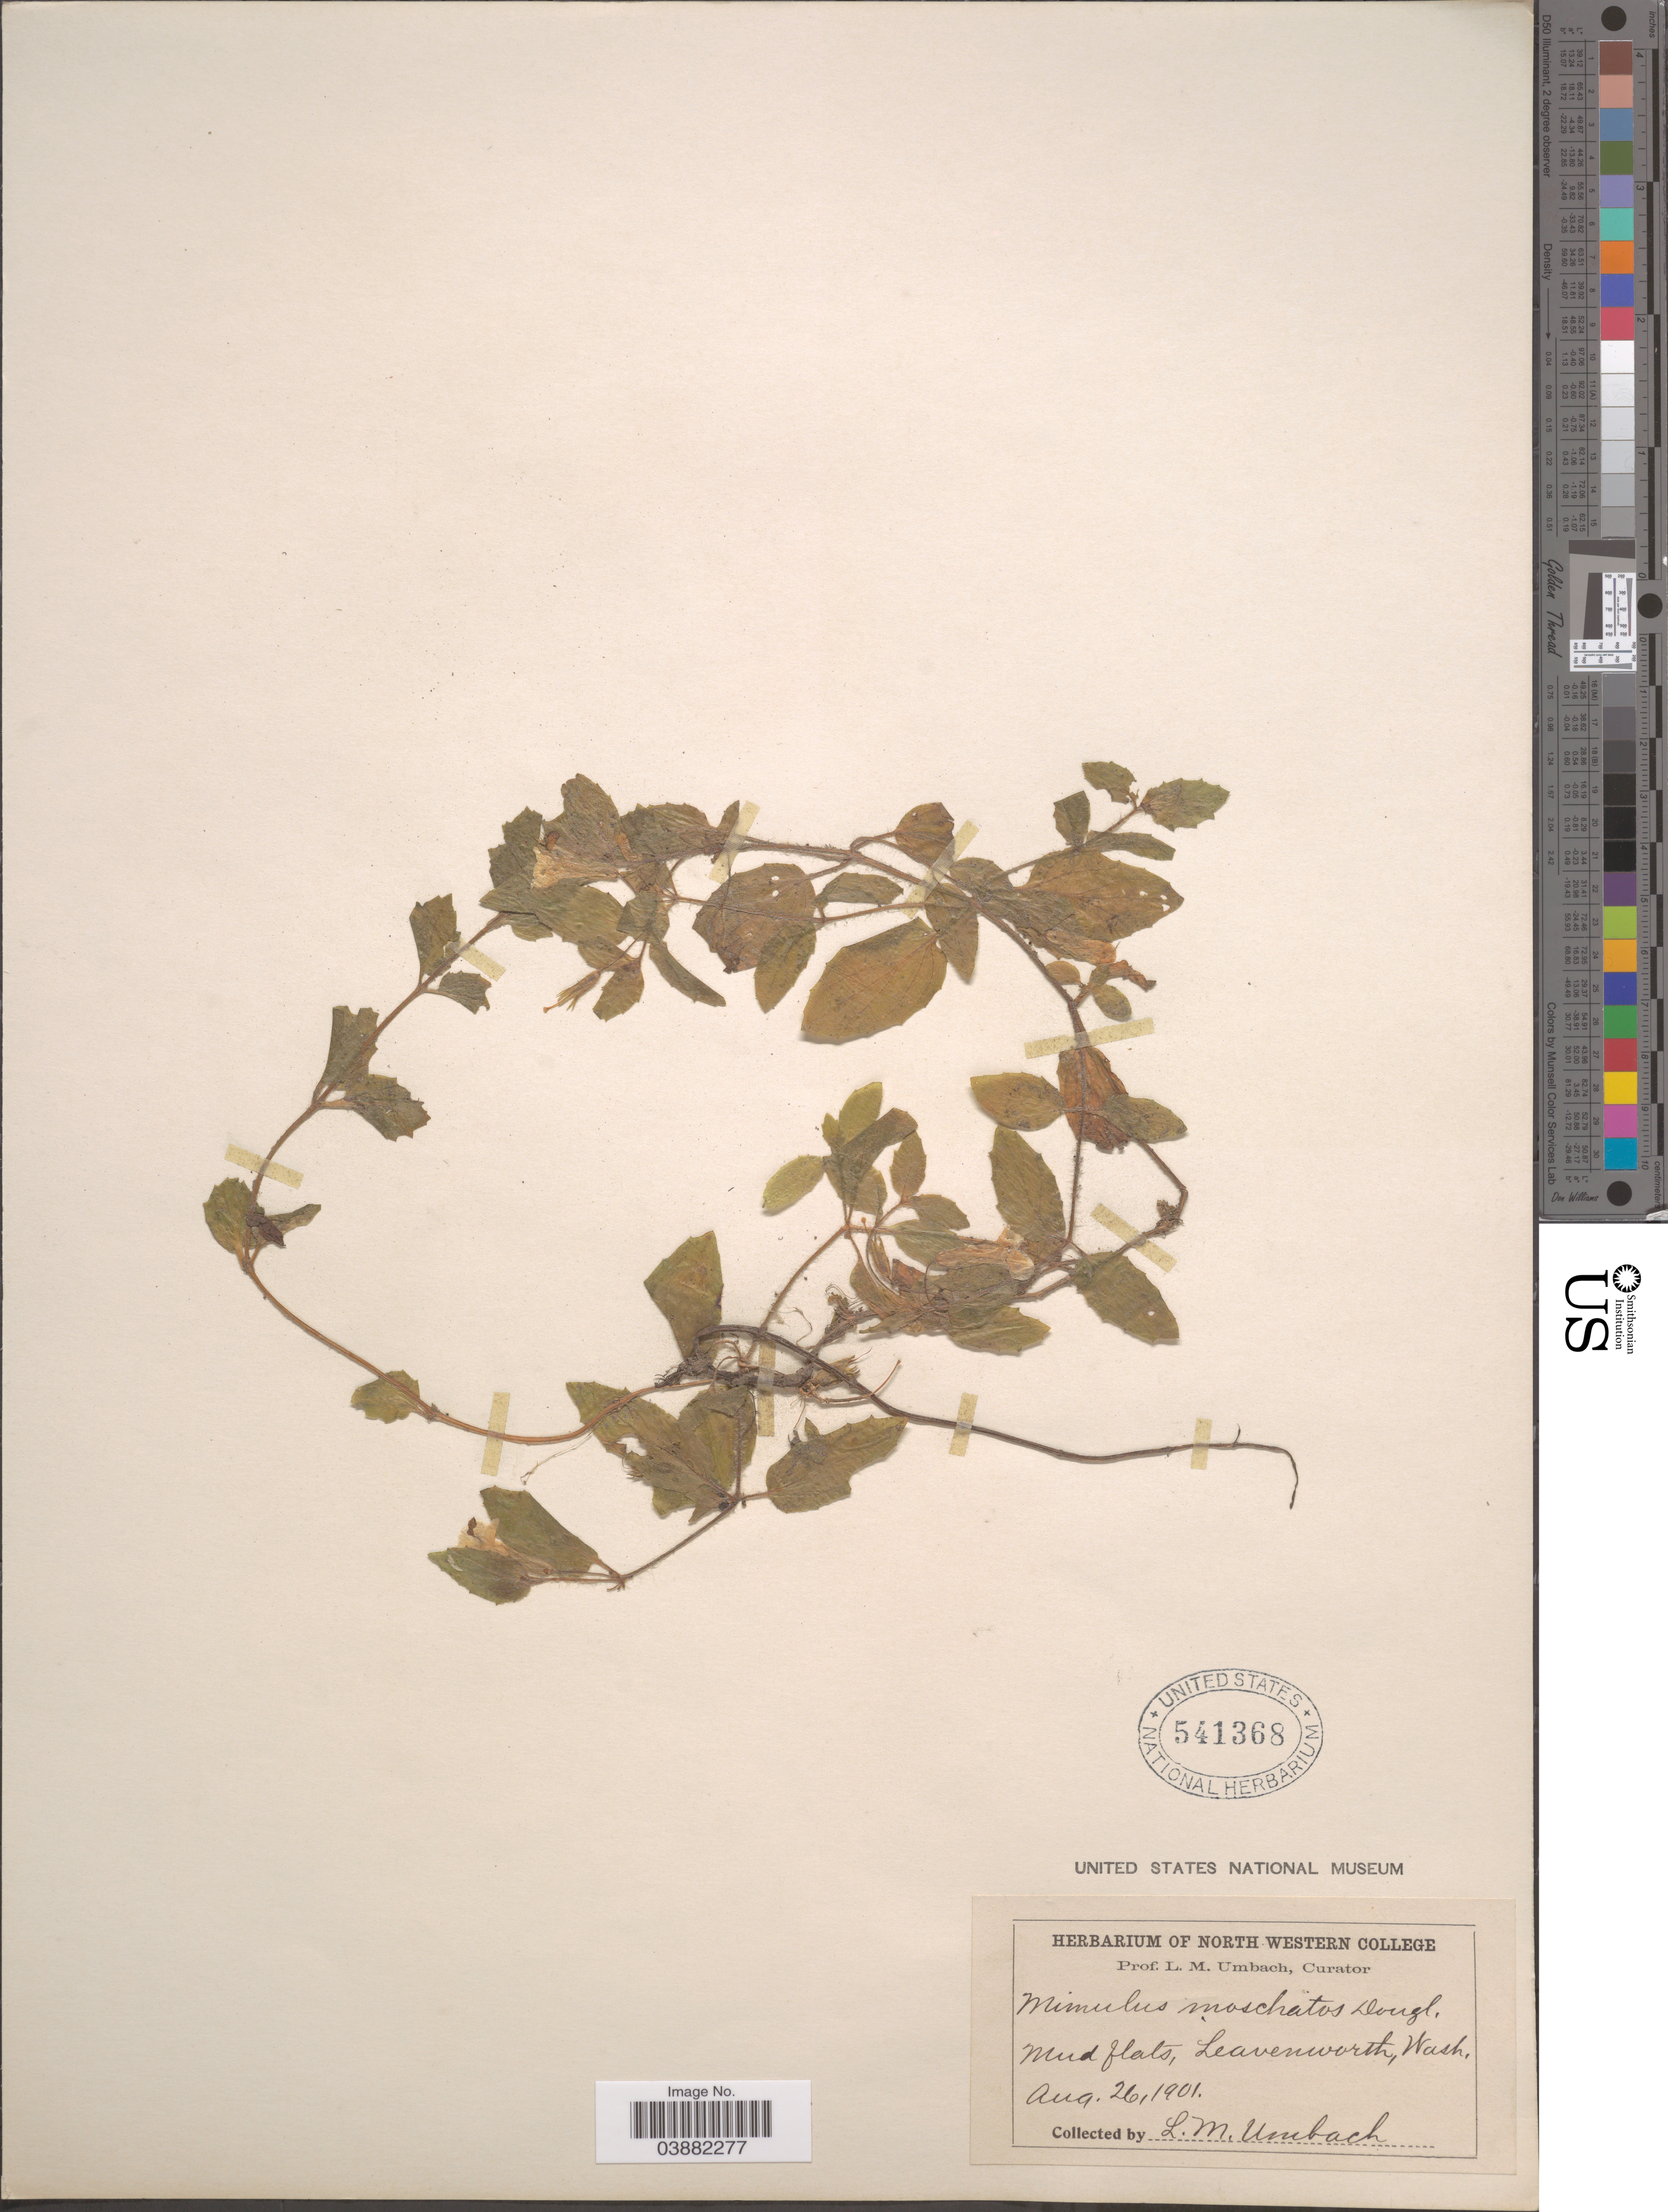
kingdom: Plantae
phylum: Tracheophyta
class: Magnoliopsida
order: Lamiales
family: Phrymaceae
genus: Mimulus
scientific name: Mimulus moschatus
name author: Douglas ex Lindl.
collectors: L. M. Umbach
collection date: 1901-08-26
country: United States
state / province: Washington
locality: Leavenworth.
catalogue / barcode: US 541368